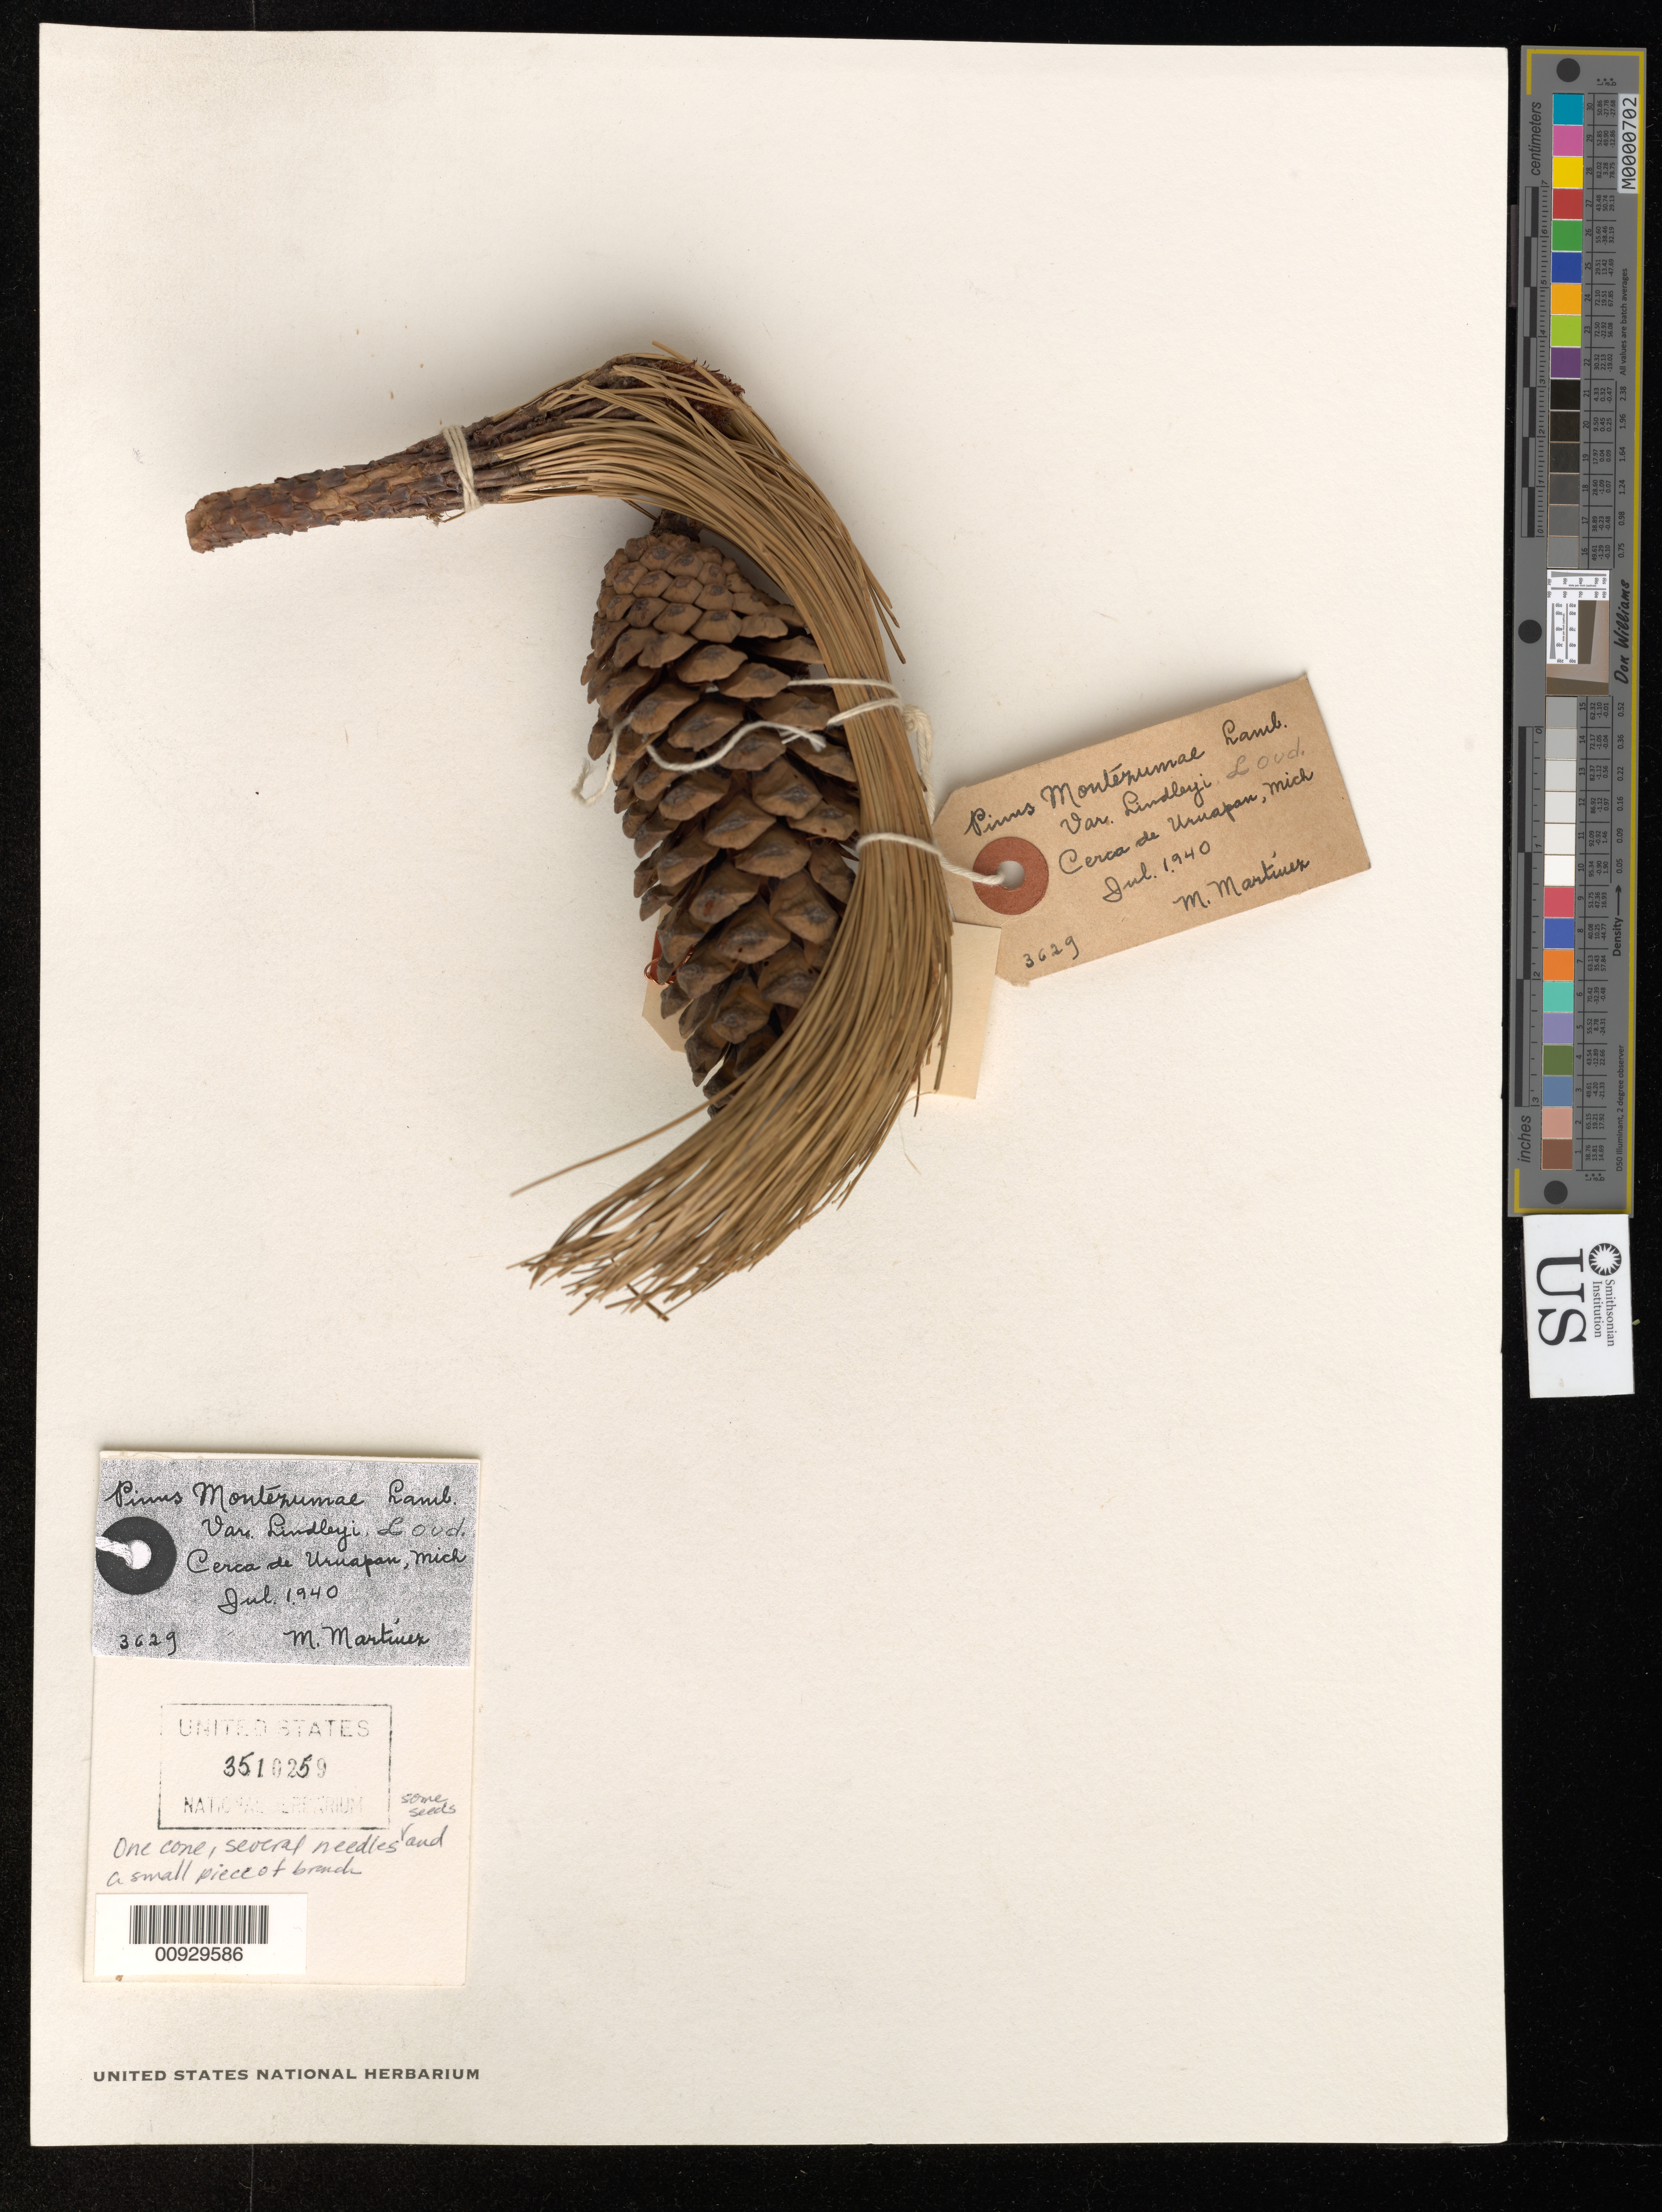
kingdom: Plantae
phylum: Tracheophyta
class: Pinopsida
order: Pinales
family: Pinaceae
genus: Pinus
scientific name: Pinus montezumae var. lindleyi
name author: Loudon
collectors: M. Martinez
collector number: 3629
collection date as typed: Jul 1940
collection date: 1940-07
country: Mexico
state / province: Michoacán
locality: Cerca de Uruapan.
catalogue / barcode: US 3510259